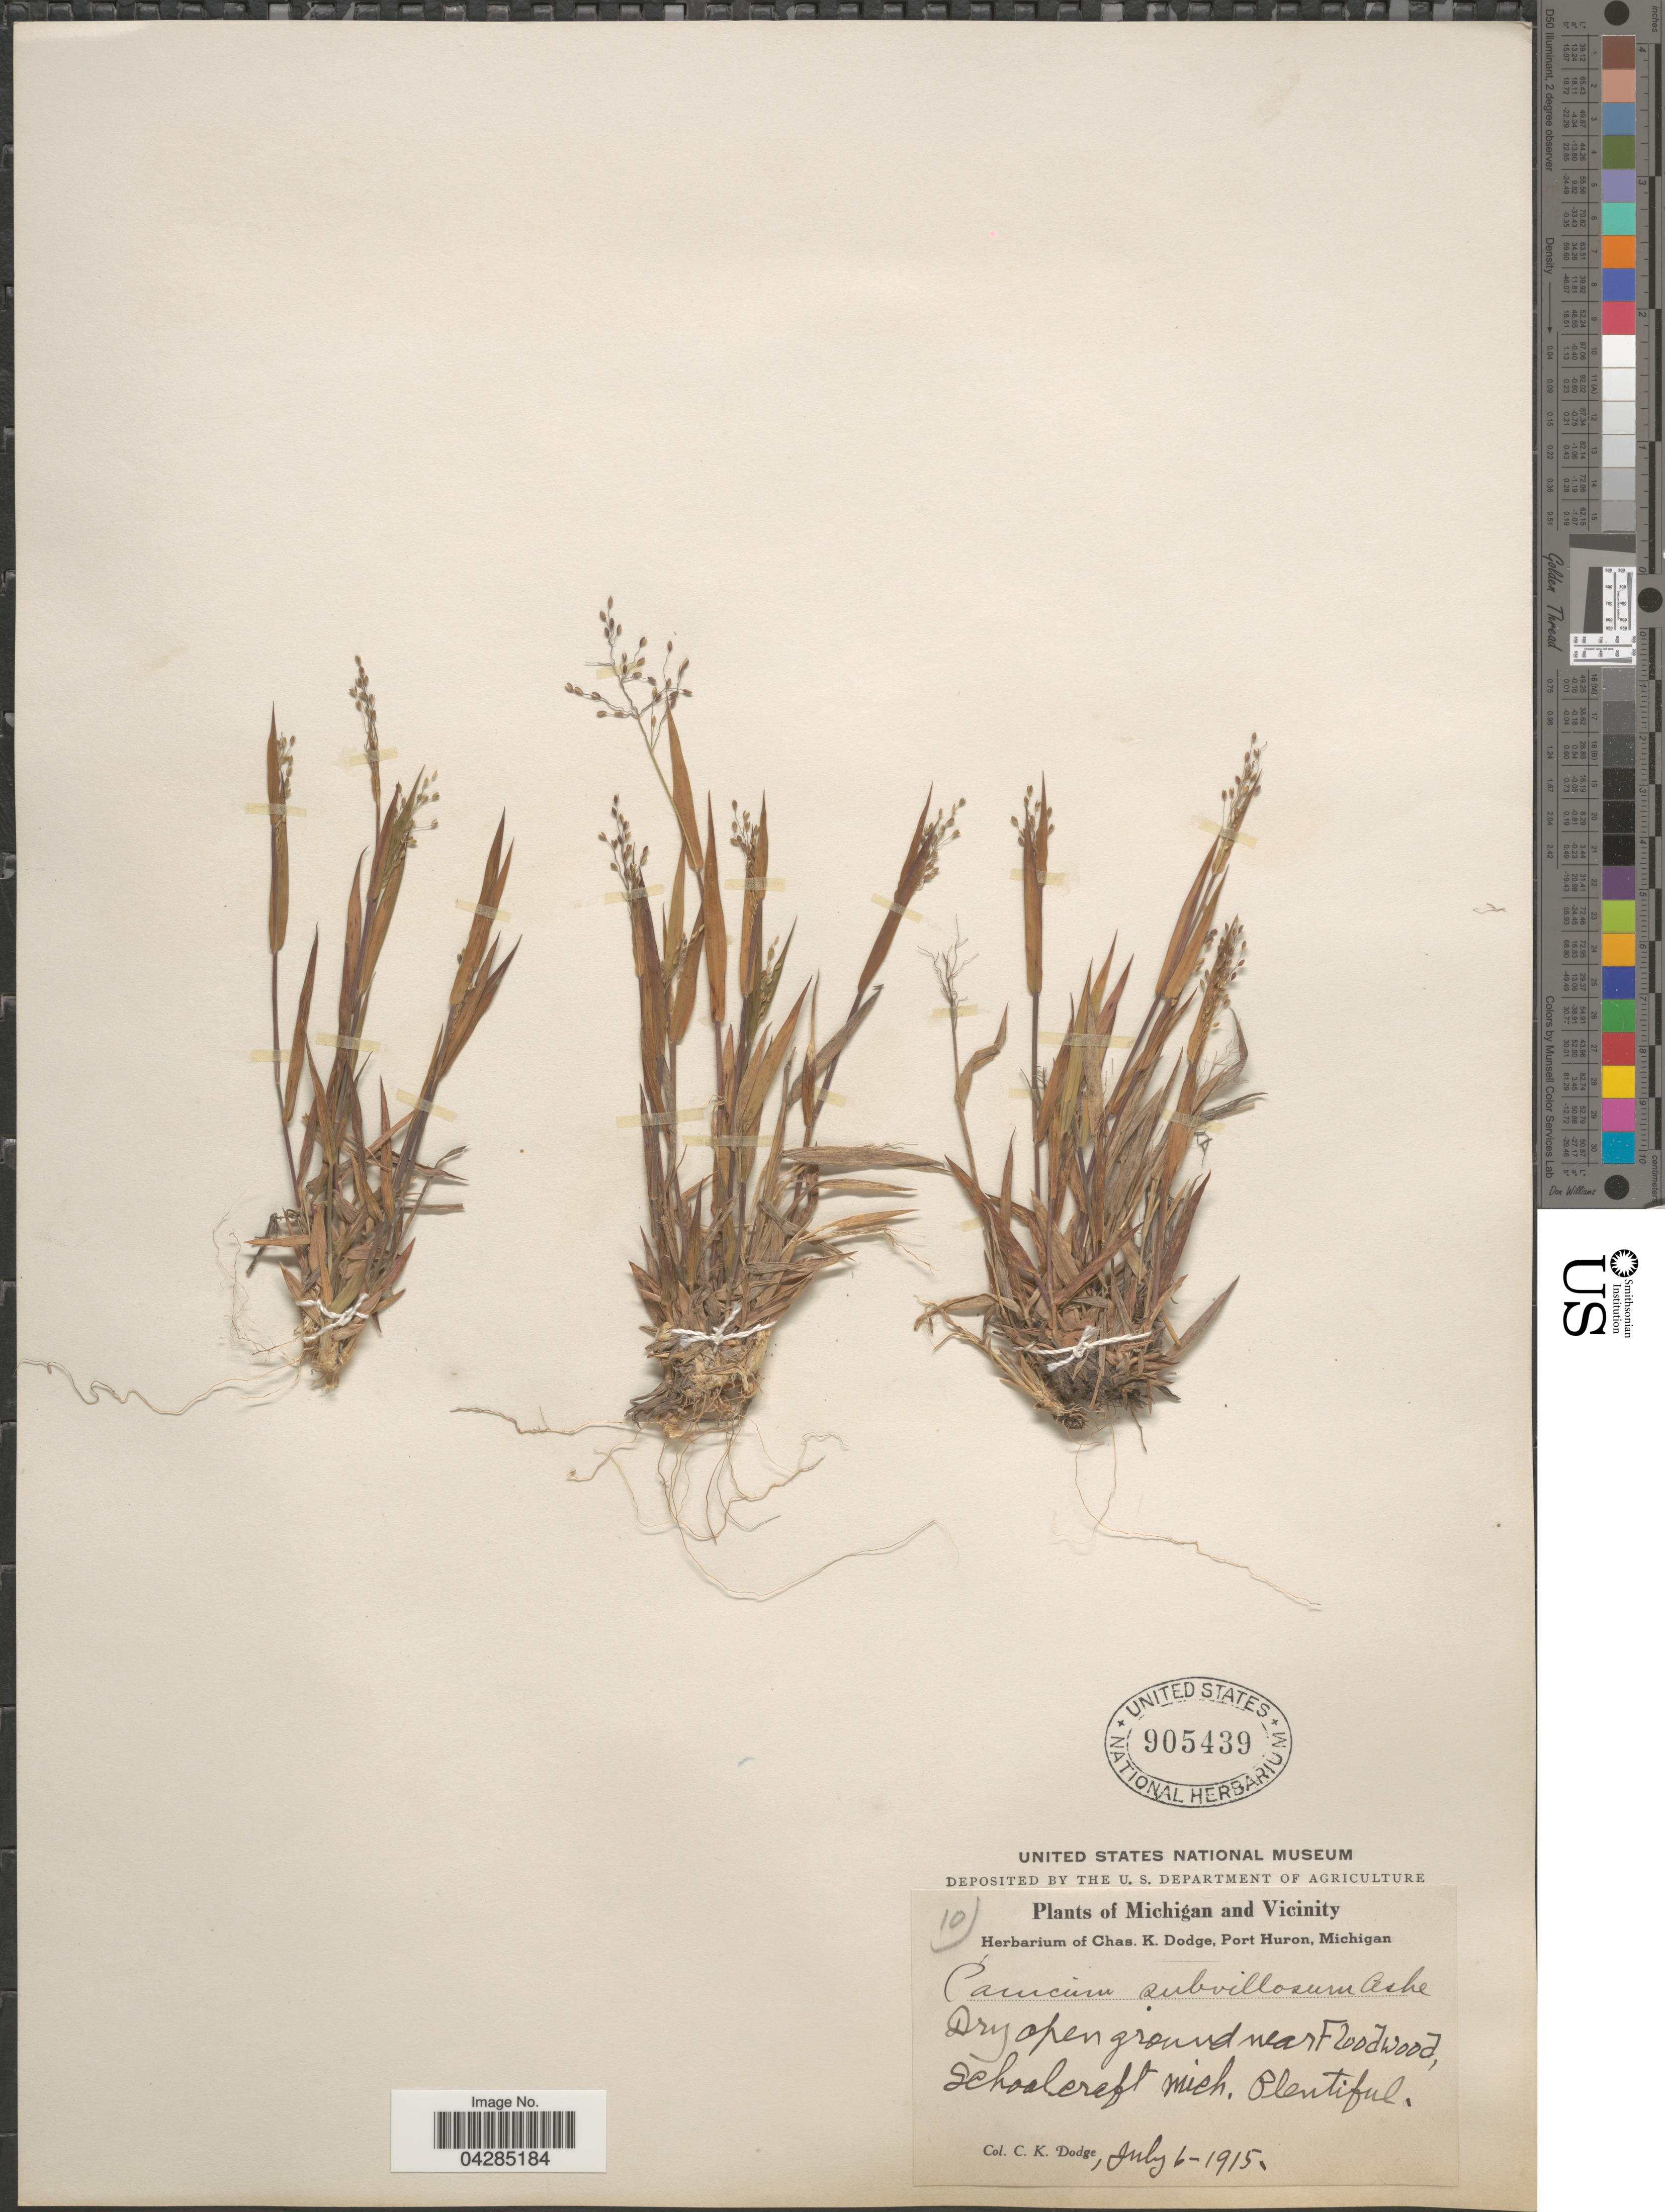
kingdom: Plantae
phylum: Tracheophyta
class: Liliopsida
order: Poales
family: Poaceae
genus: Dichanthelium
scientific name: Dichanthelium portoricense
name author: (Desv. ex Ham.) B.F. Hansen & Wunderlin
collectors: C. Dodge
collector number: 10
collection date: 1915-07-06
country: United States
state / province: Michigan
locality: Michigan and Vicinity. Dry open ground near Floodward, Schoolcraft.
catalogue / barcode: US 905439